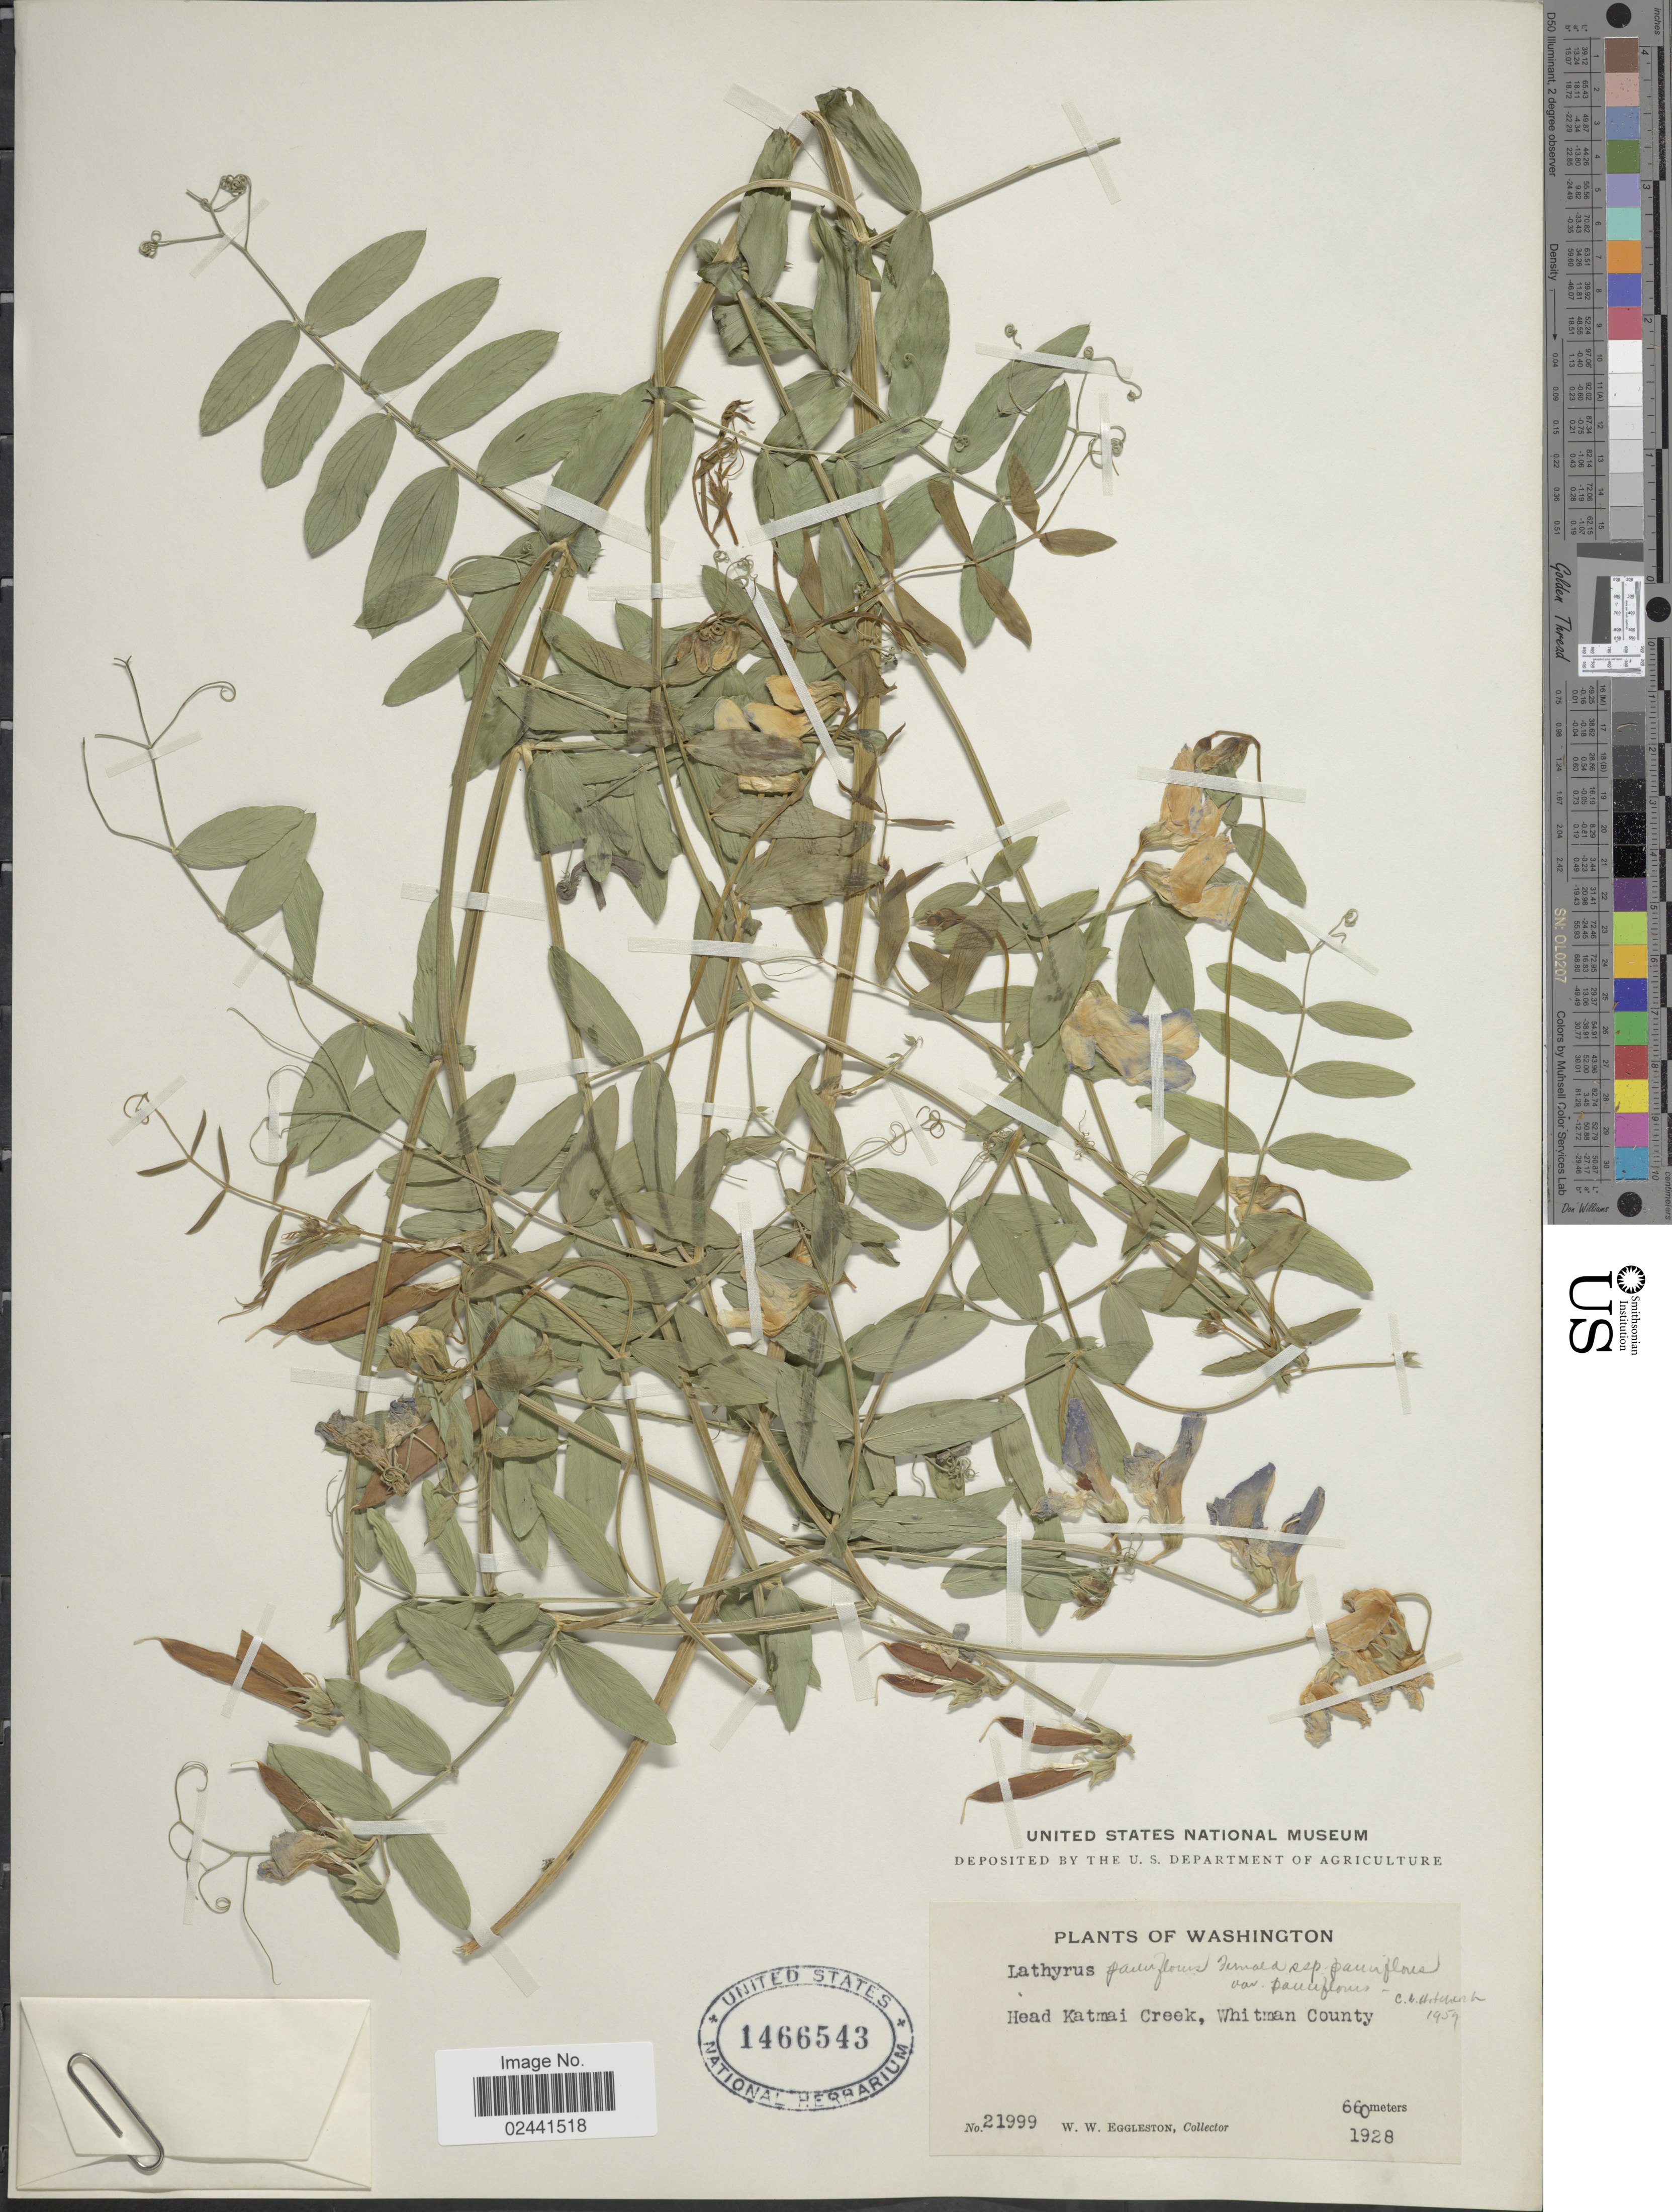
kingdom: Plantae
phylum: Tracheophyta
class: Magnoliopsida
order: Fabales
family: Fabaceae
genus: Lathyrus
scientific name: Lathyrus pauciflorus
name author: Fernald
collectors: W. W. Eggleston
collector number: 21999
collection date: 1928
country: United States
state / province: Washington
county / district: Whitman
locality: Head Katmai Creek, Whitman County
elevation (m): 660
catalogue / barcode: US 1466543